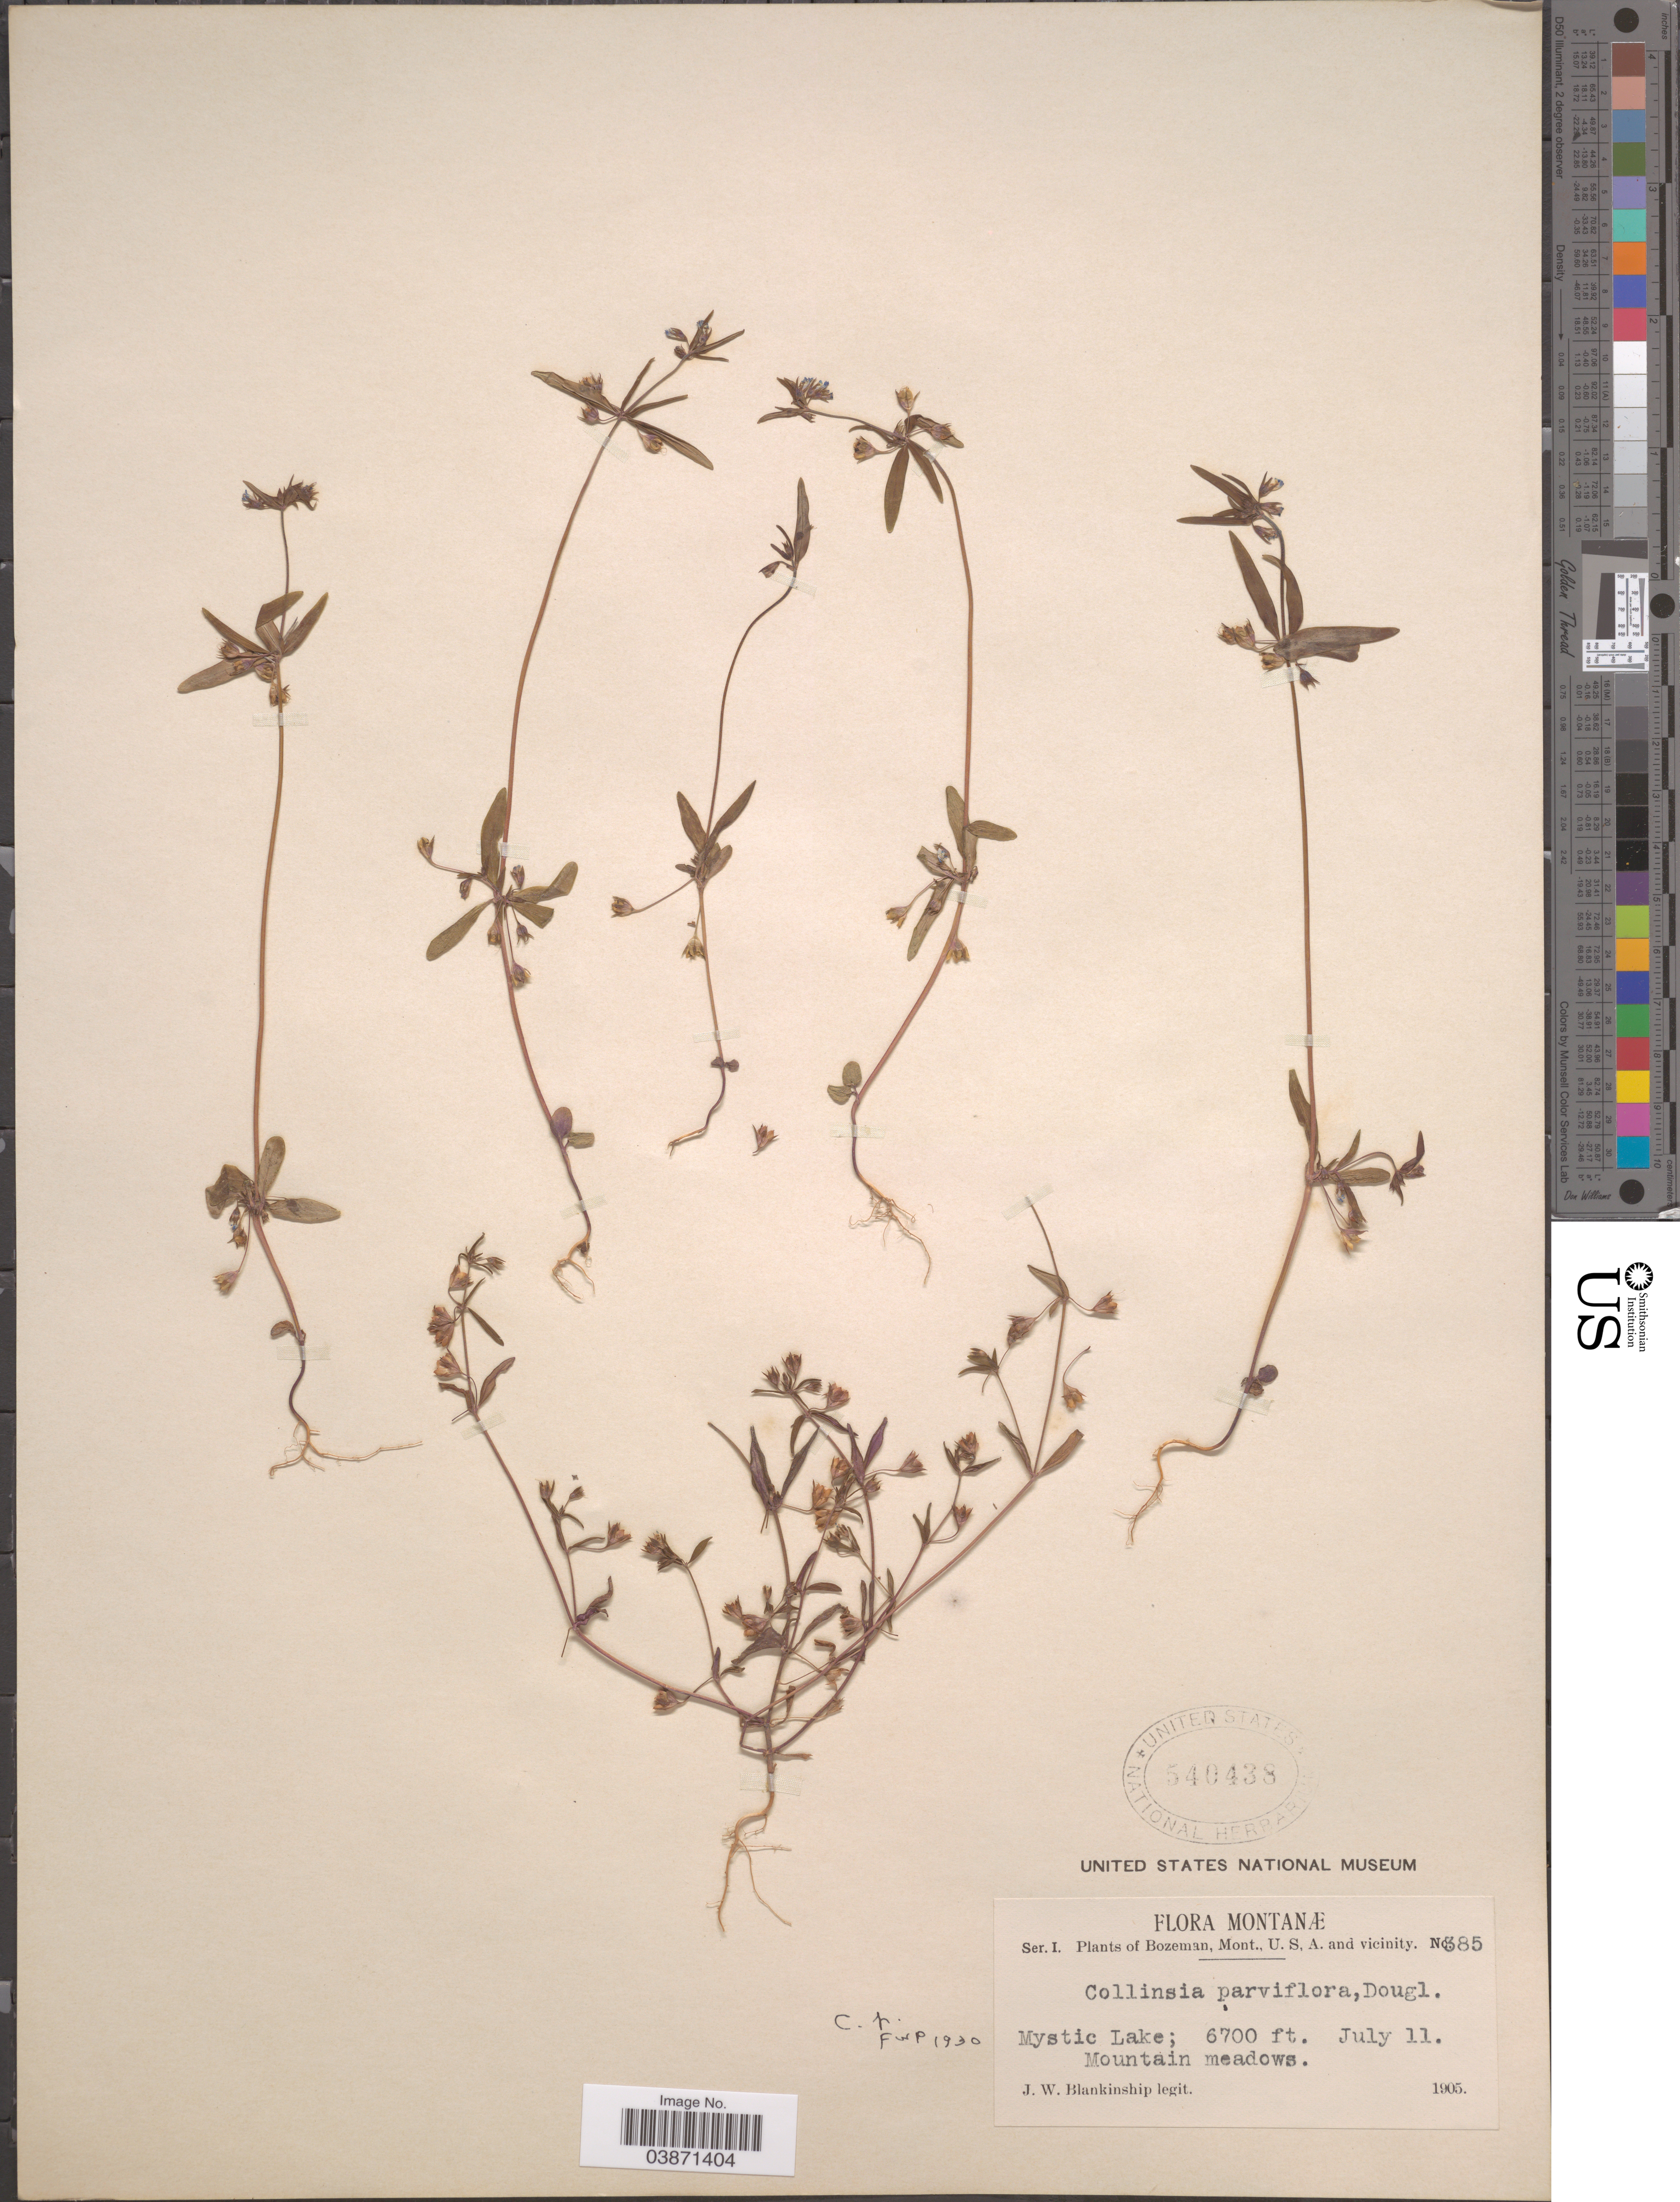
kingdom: Plantae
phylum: Tracheophyta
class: Magnoliopsida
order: Lamiales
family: Plantaginaceae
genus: Collinsia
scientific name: Collinsia parviflora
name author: Douglas ex Lindl.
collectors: J. W. Blankinship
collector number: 385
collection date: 1905-07-11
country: United States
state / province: Montana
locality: Bozeman, and vicinity. Mystic Lake.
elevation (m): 2042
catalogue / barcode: US 540438